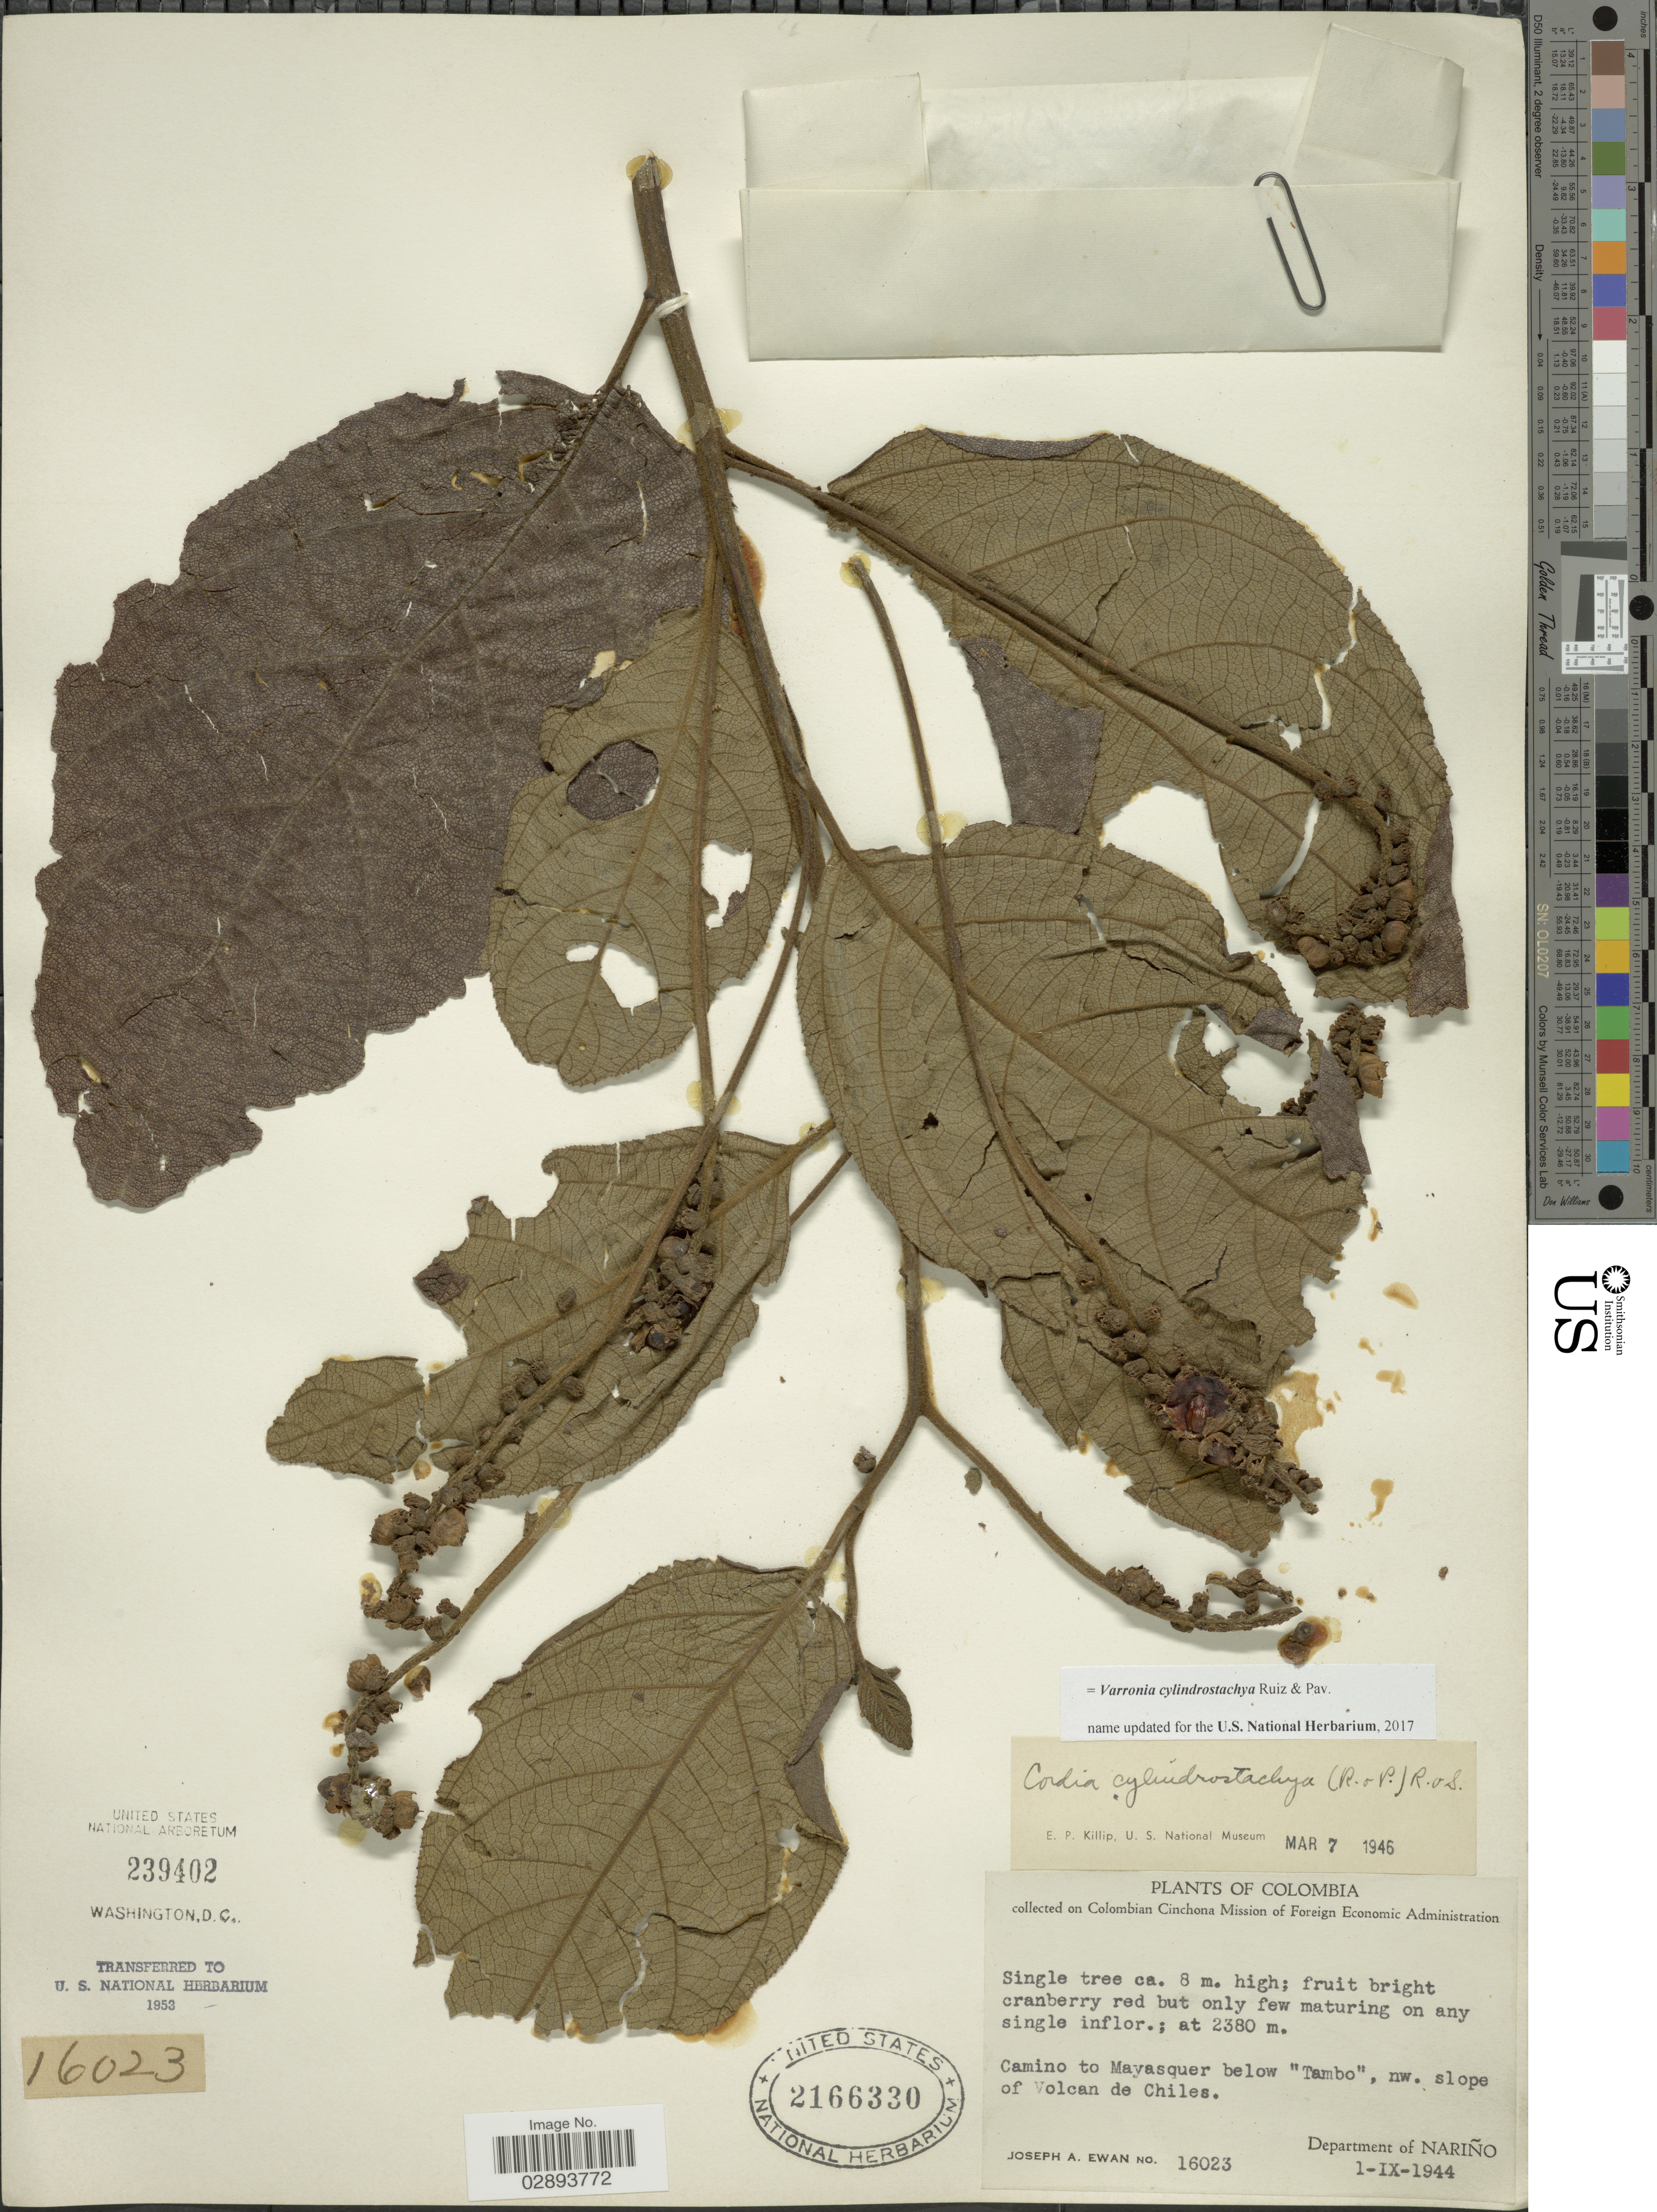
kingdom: Plantae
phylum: Tracheophyta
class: Magnoliopsida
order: Boraginales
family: Cordiaceae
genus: Varronia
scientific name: Varronia cylindrostachya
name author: Ruiz & Pav.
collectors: J. A. Ewan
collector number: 16023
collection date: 1944-09-01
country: Colombia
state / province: Nariño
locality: Camino to Mayasquer below "Tambo", nw. slope of Volcan de Chiles, Department of Nariño.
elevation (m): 2380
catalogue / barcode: US 2166330